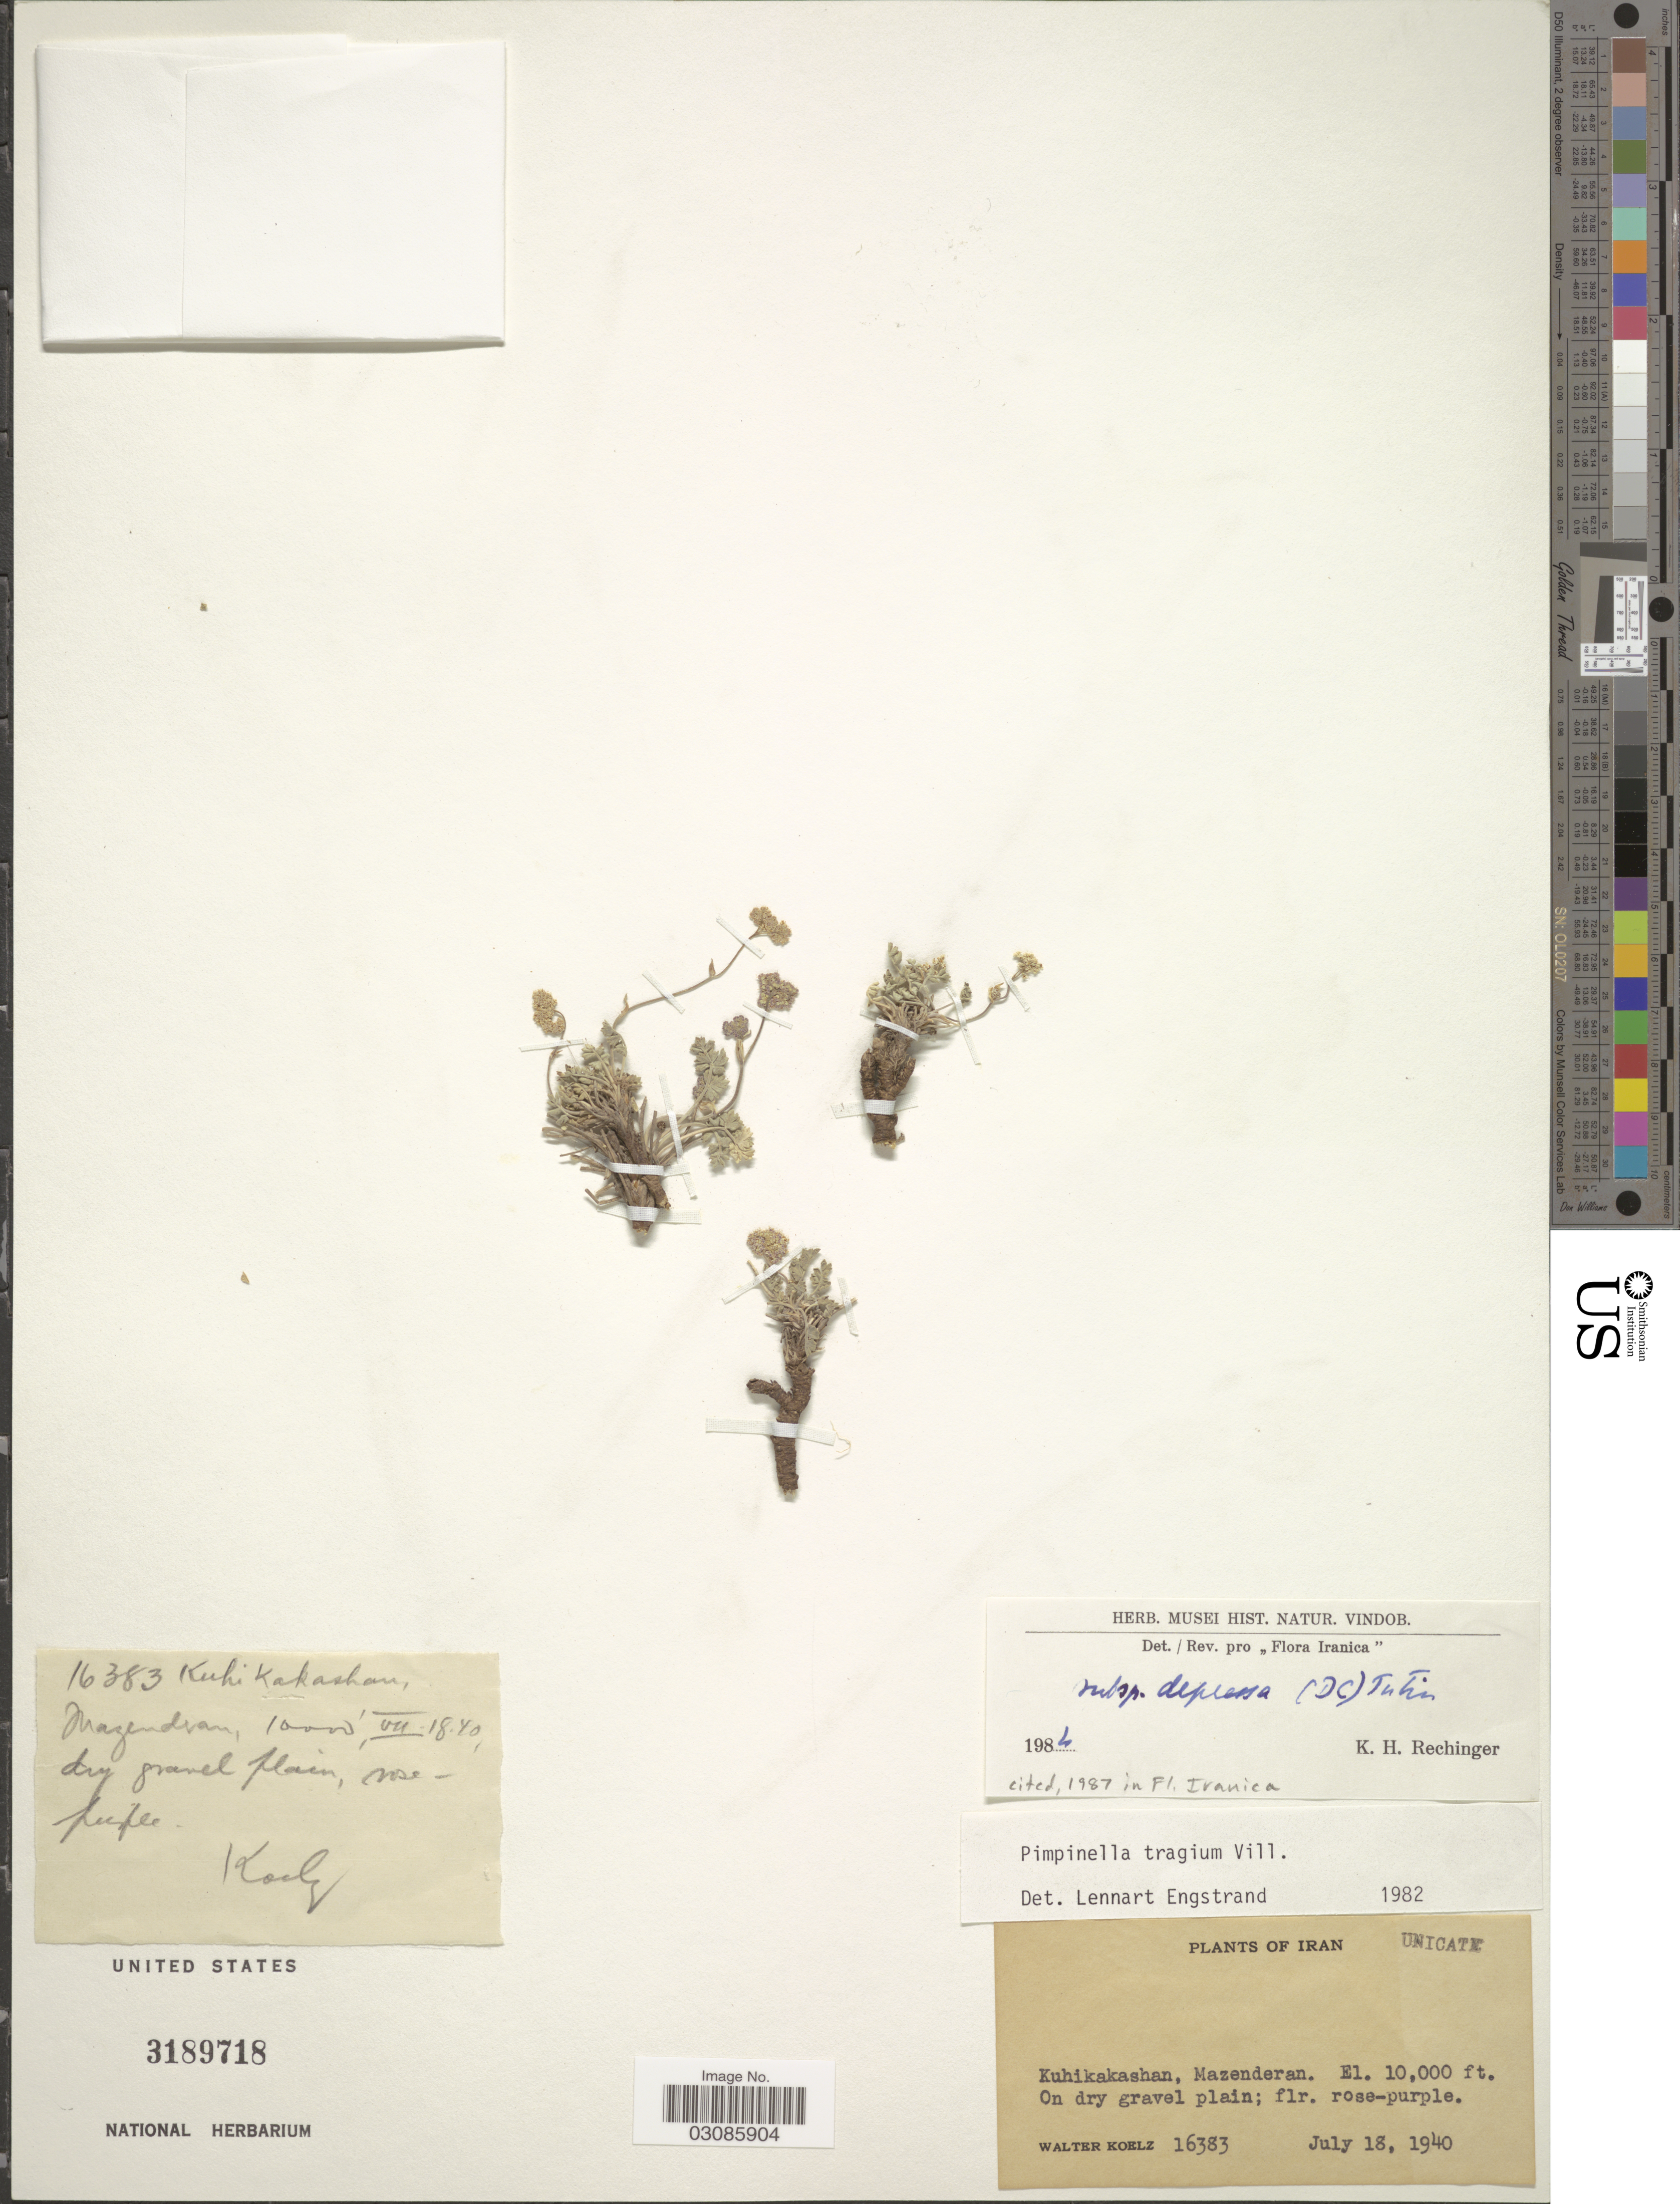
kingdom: Plantae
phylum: Tracheophyta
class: Magnoliopsida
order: Apiales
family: Apiaceae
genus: Pimpinella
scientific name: Pimpinella tragium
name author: Vill.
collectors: W. N. Koelz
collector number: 16383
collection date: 1940-07-18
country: Iran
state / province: Mazandaran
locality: Kuhikakashan, Mazenderan.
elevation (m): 3048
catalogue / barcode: US 3189718